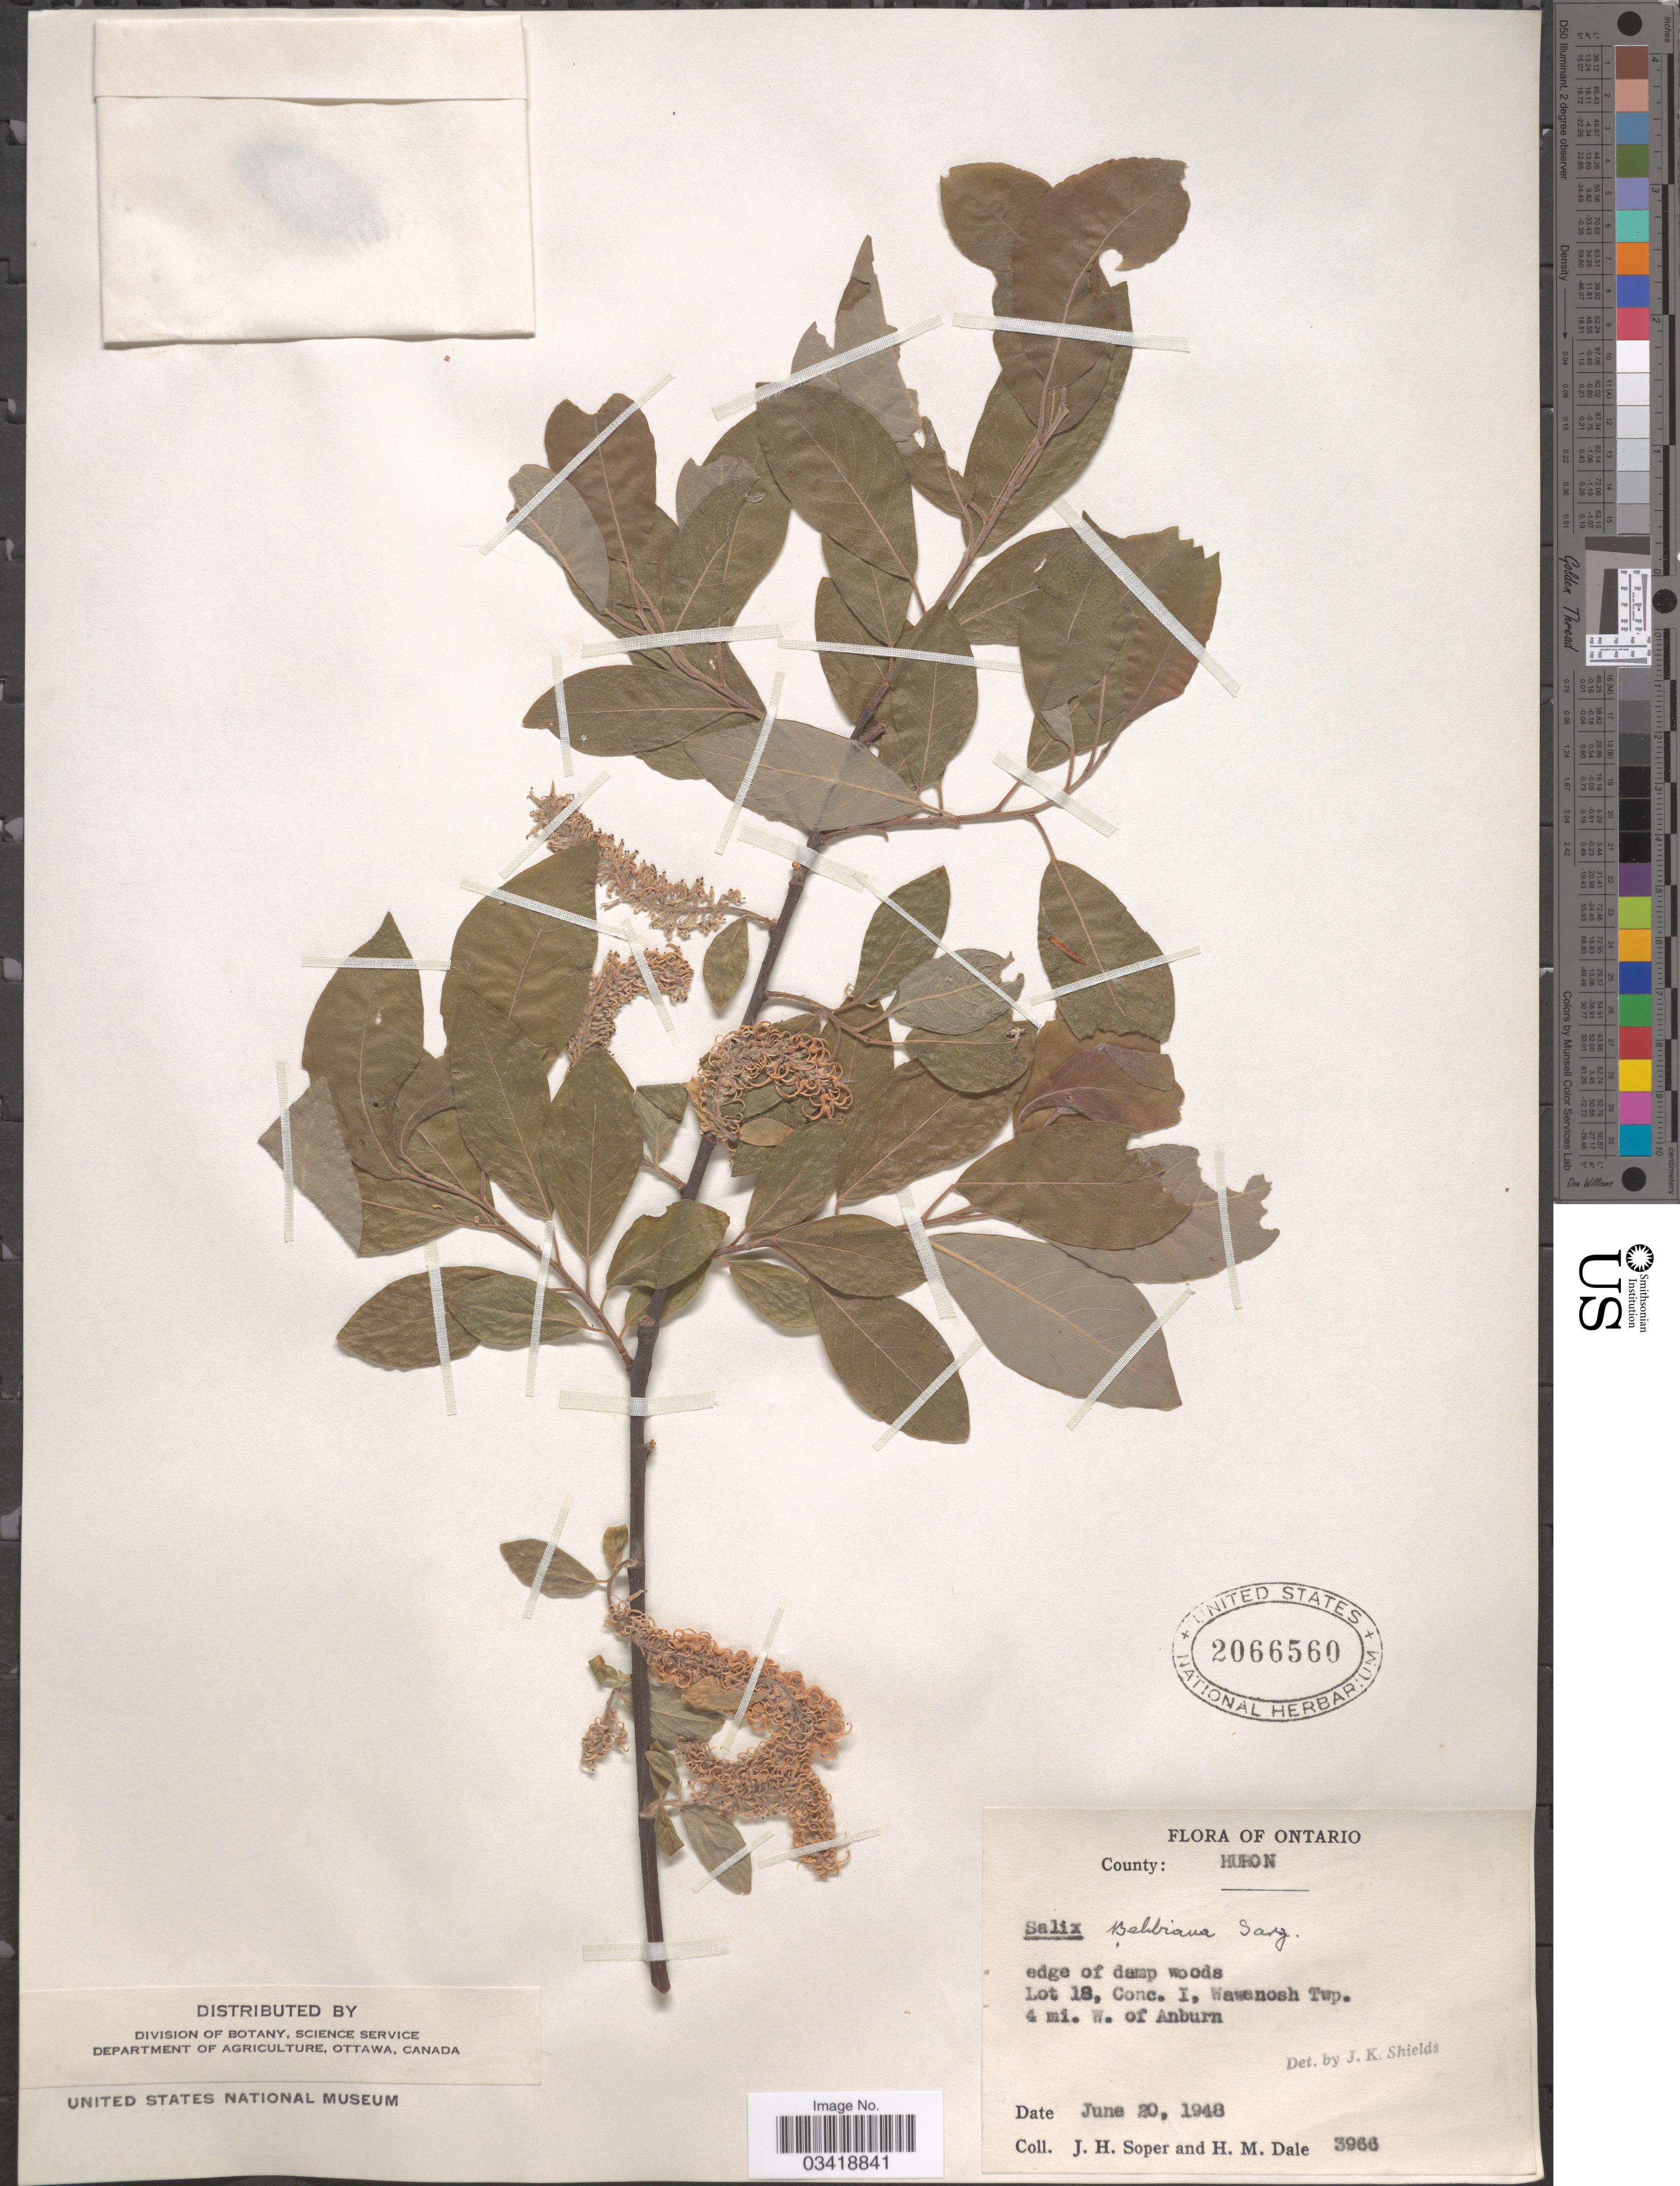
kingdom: Plantae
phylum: Tracheophyta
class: Magnoliopsida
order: Malpighiales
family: Salicaceae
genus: Salix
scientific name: Salix bebbiana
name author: Sarg.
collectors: J. H. Soper & H. M. Dale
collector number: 3966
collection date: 1948-06-20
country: Canada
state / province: Ontario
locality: County: Huron. Edge of damp woods. Lot 18, Conc. I, Wawanosh Twp. 4 mi. W. of Anburn.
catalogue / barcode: US 2066560